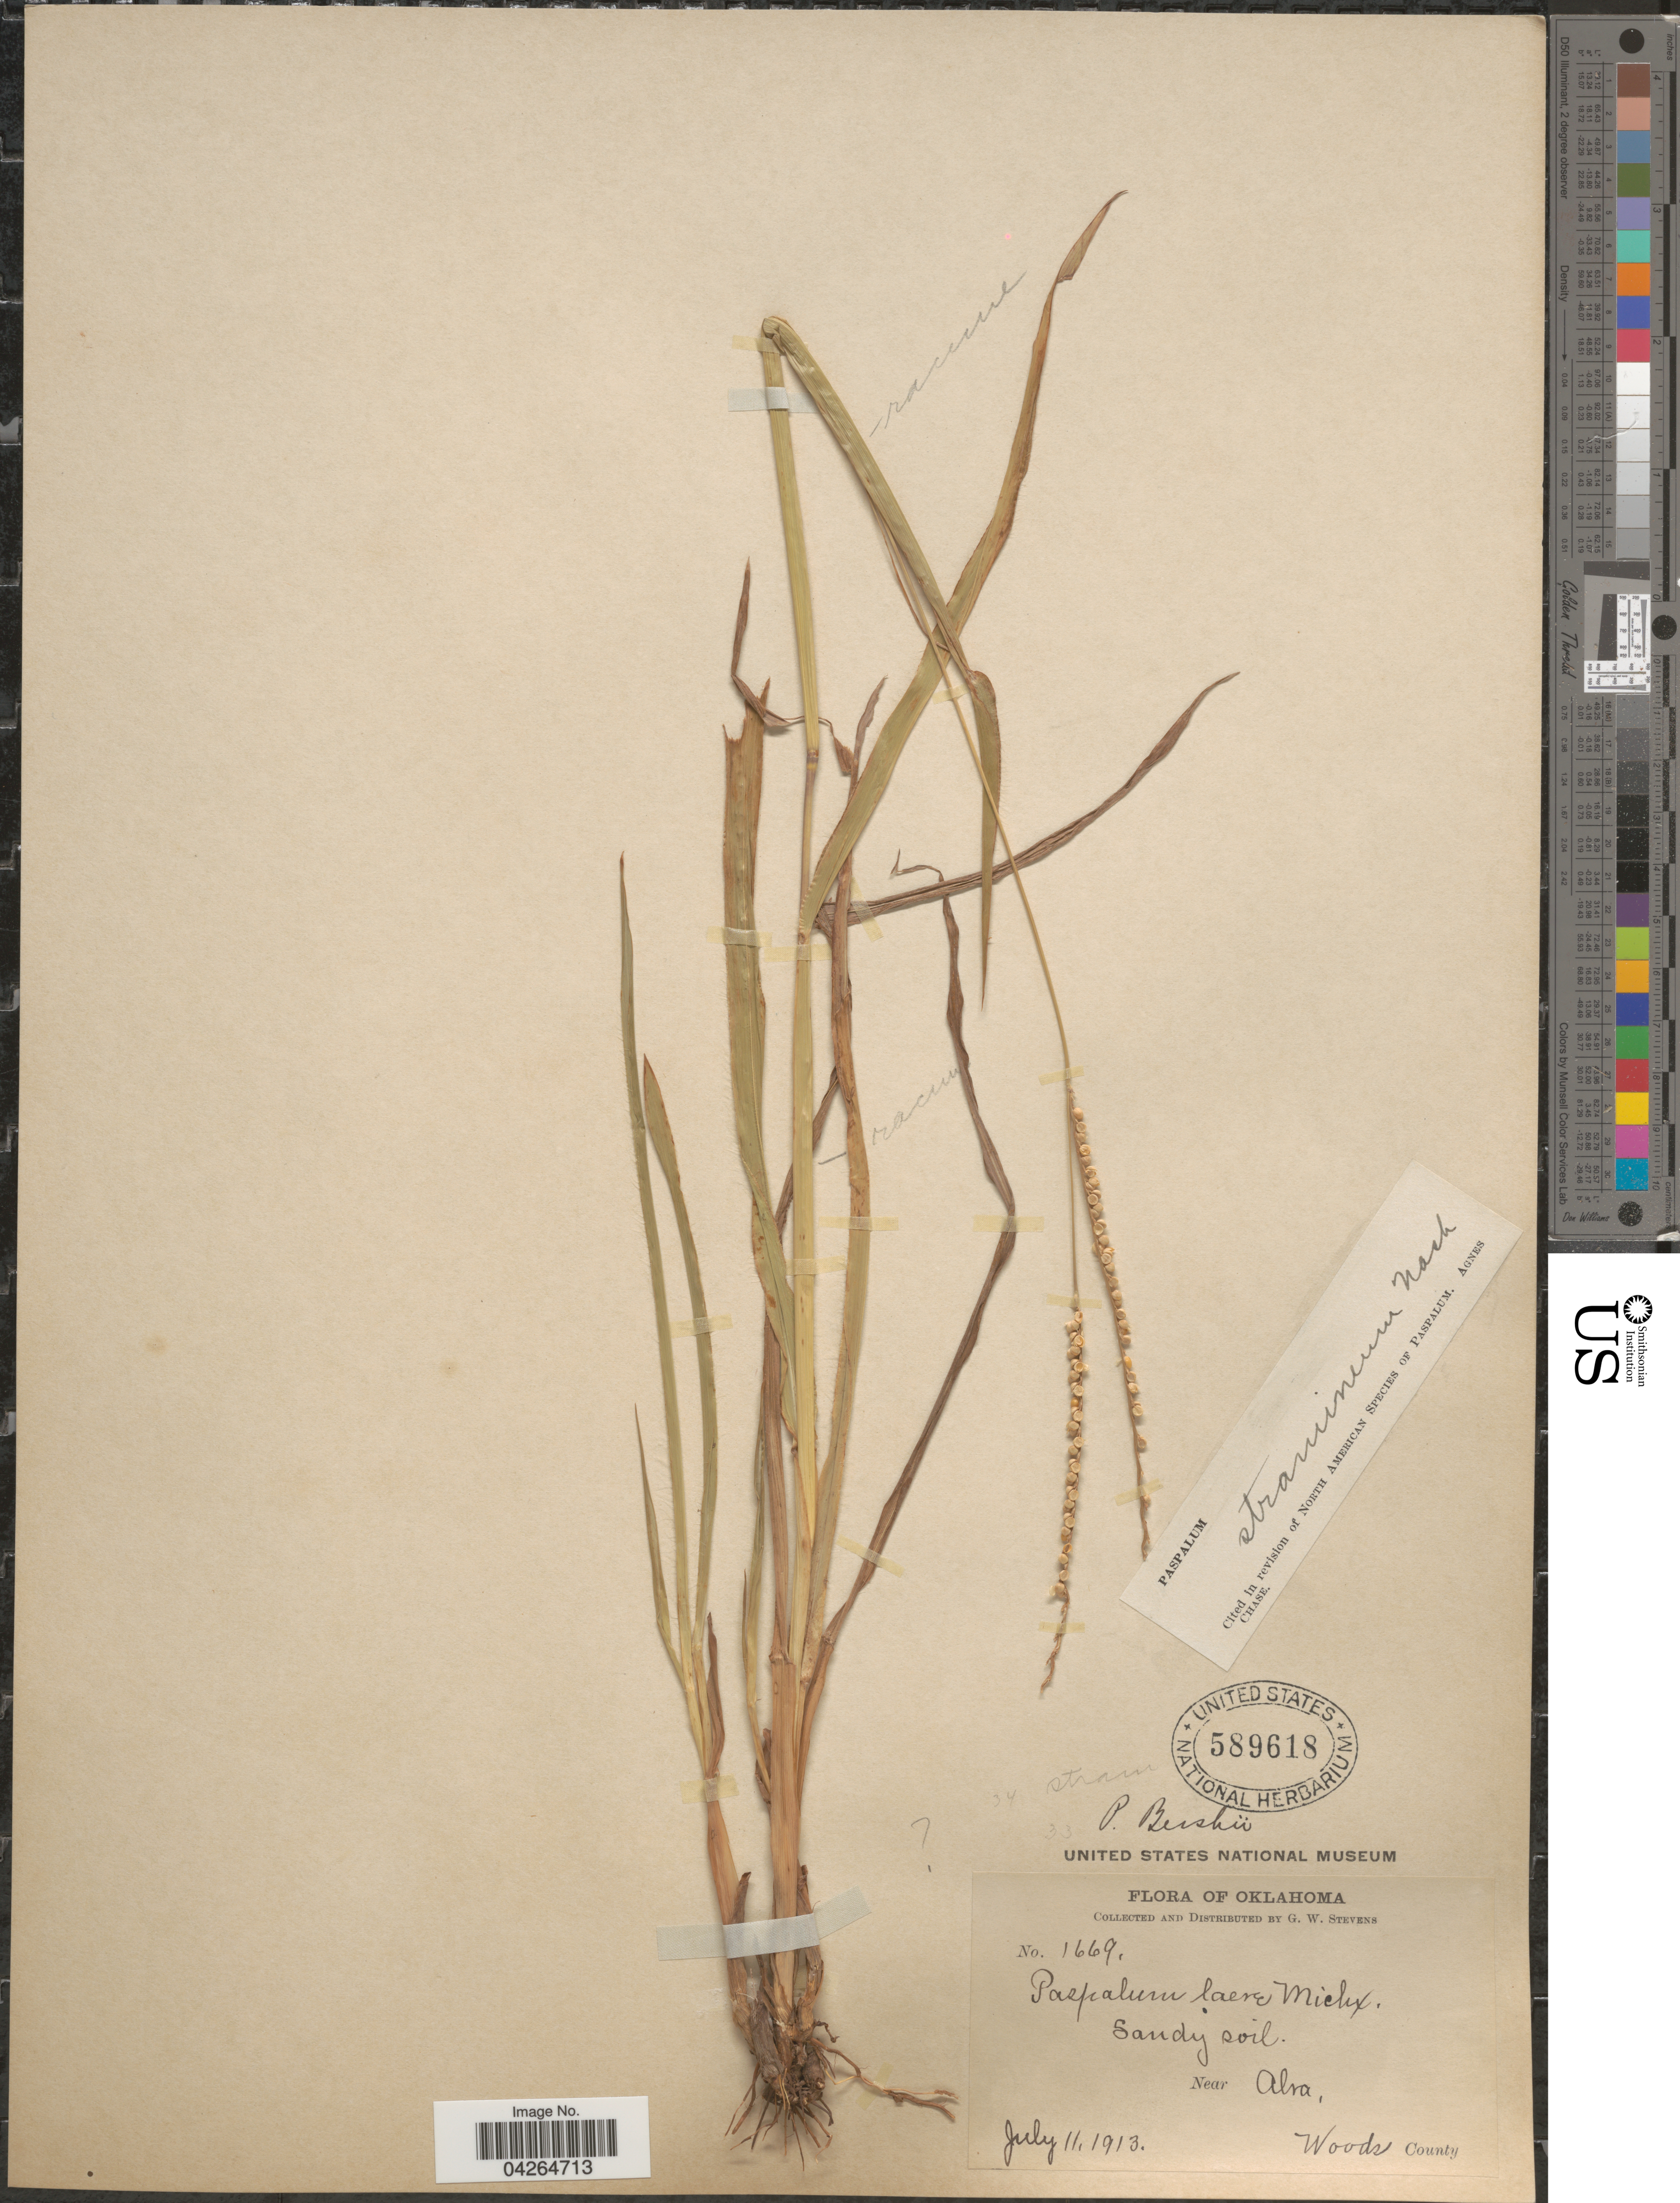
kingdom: Plantae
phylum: Tracheophyta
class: Liliopsida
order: Poales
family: Poaceae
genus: Paspalum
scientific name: Paspalum setaceum var. stramineum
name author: (Nash) D.J. Banks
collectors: G. W. Stevens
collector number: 1669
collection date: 1913-07-11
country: United States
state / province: Oklahoma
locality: Near Alva, Woods County.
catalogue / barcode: US 589618